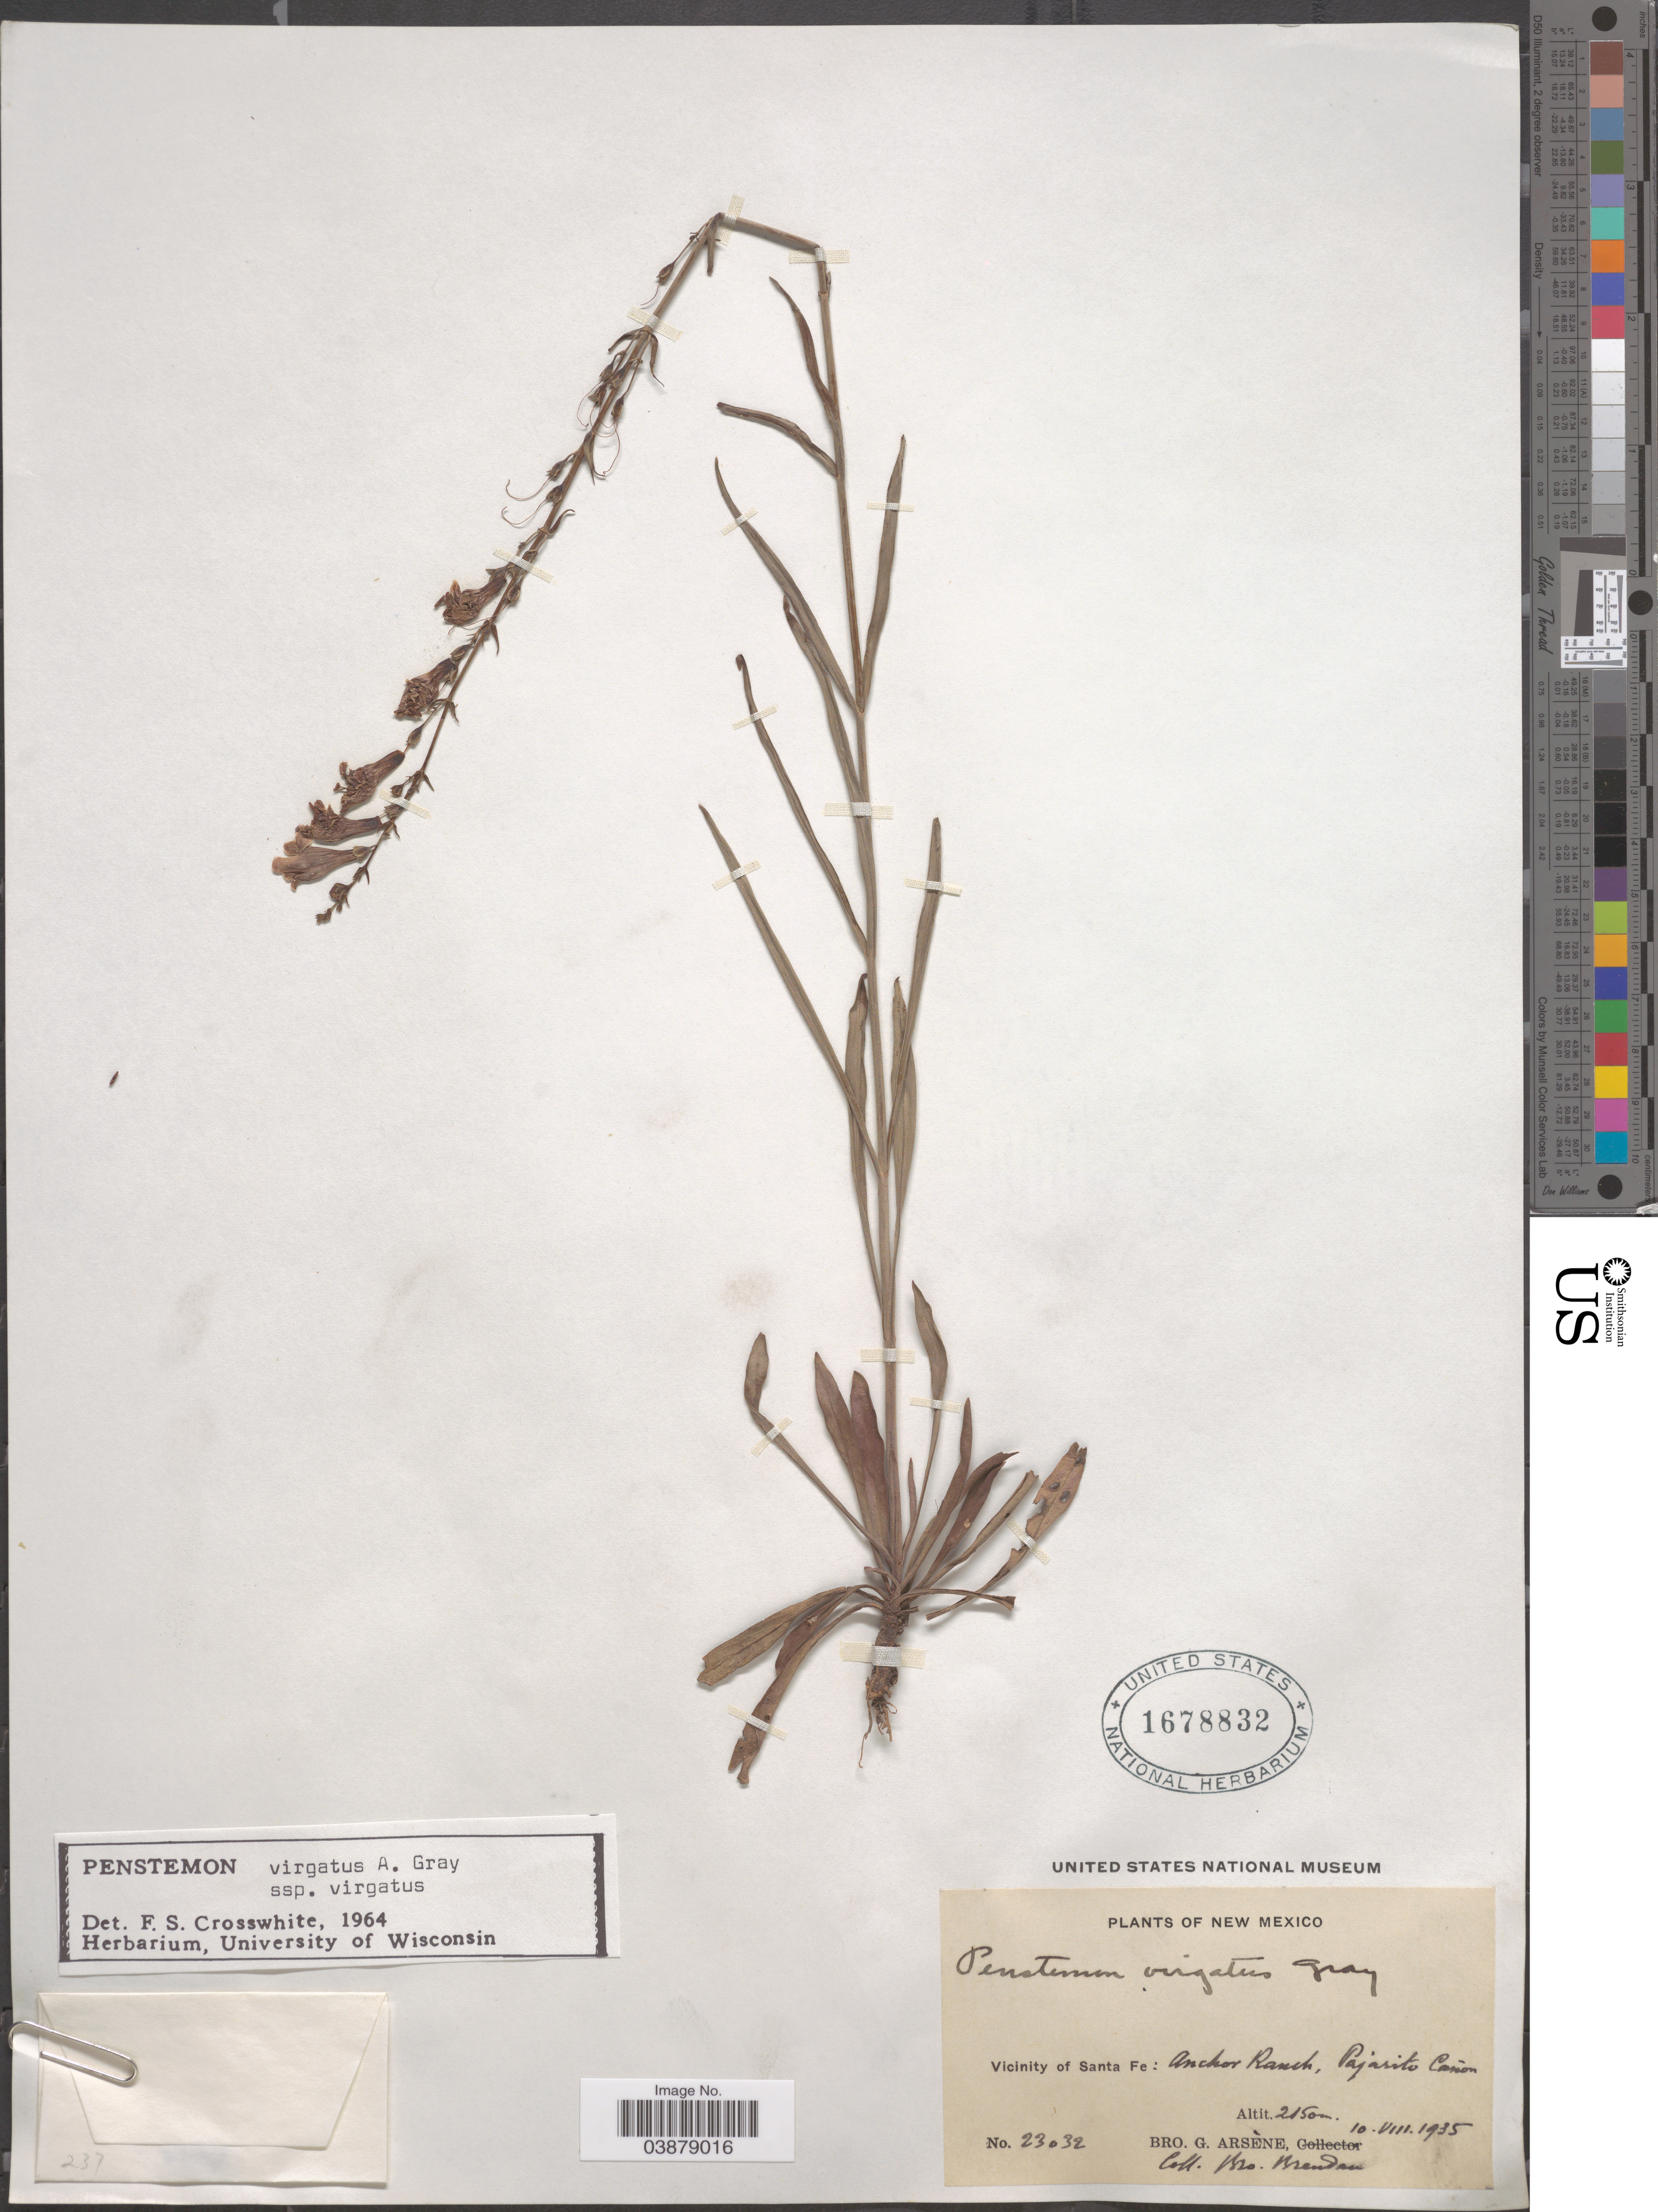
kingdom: Plantae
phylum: Tracheophyta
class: Magnoliopsida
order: Lamiales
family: Plantaginaceae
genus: Penstemon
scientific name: Penstemon virgatus subsp. virgatus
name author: A. Gray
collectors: Brendan & Bro. G. Arsène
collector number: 23032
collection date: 1935-08-10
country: United States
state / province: New Mexico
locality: Vicinity of Santa Fe: Anchor Ranch, Pajarito Cañon.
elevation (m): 2150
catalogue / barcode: US 1678832